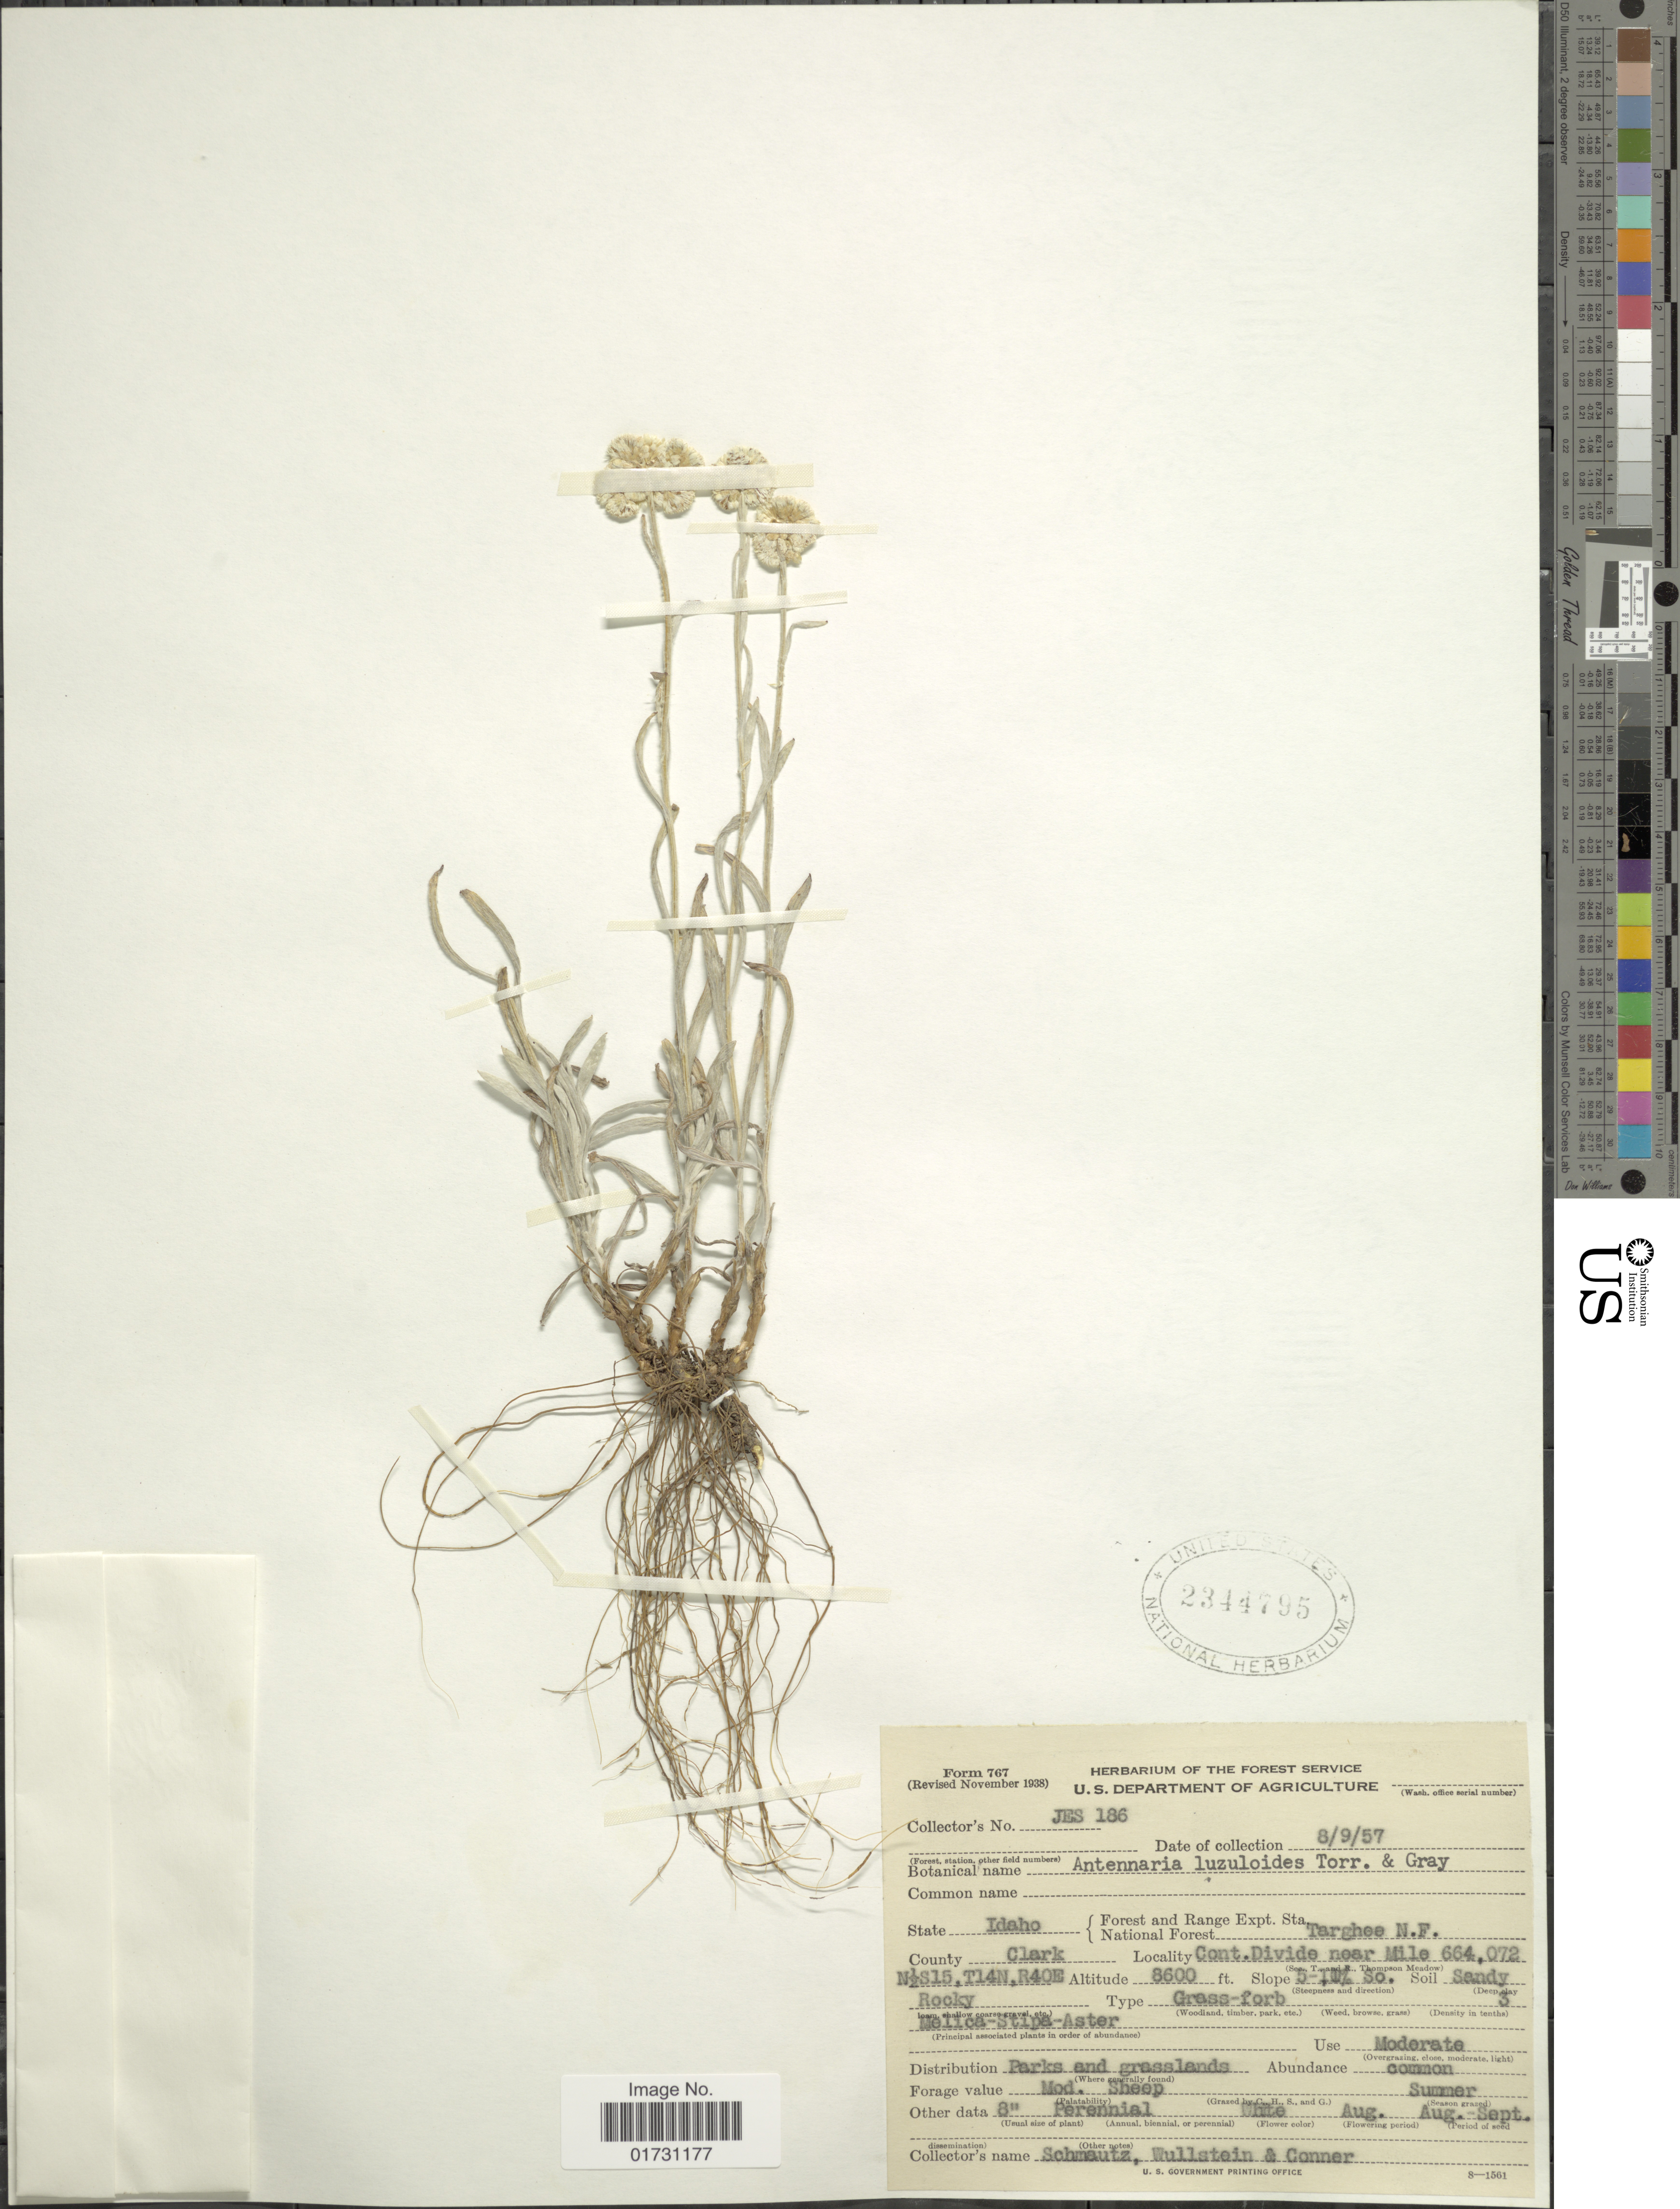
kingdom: Plantae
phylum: Tracheophyta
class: Magnoliopsida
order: Asterales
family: Asteraceae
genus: Antennaria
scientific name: Antennaria luzuloides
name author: Torr. & A. Gray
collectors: Schmautz, L. Wullstein & Conner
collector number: JES 186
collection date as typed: Transcribed d/m/y: 9/8/57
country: United States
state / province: Idaho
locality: State Idaho, Cont. Divide near MIle 664072, County Clark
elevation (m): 2621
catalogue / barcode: US 2344795